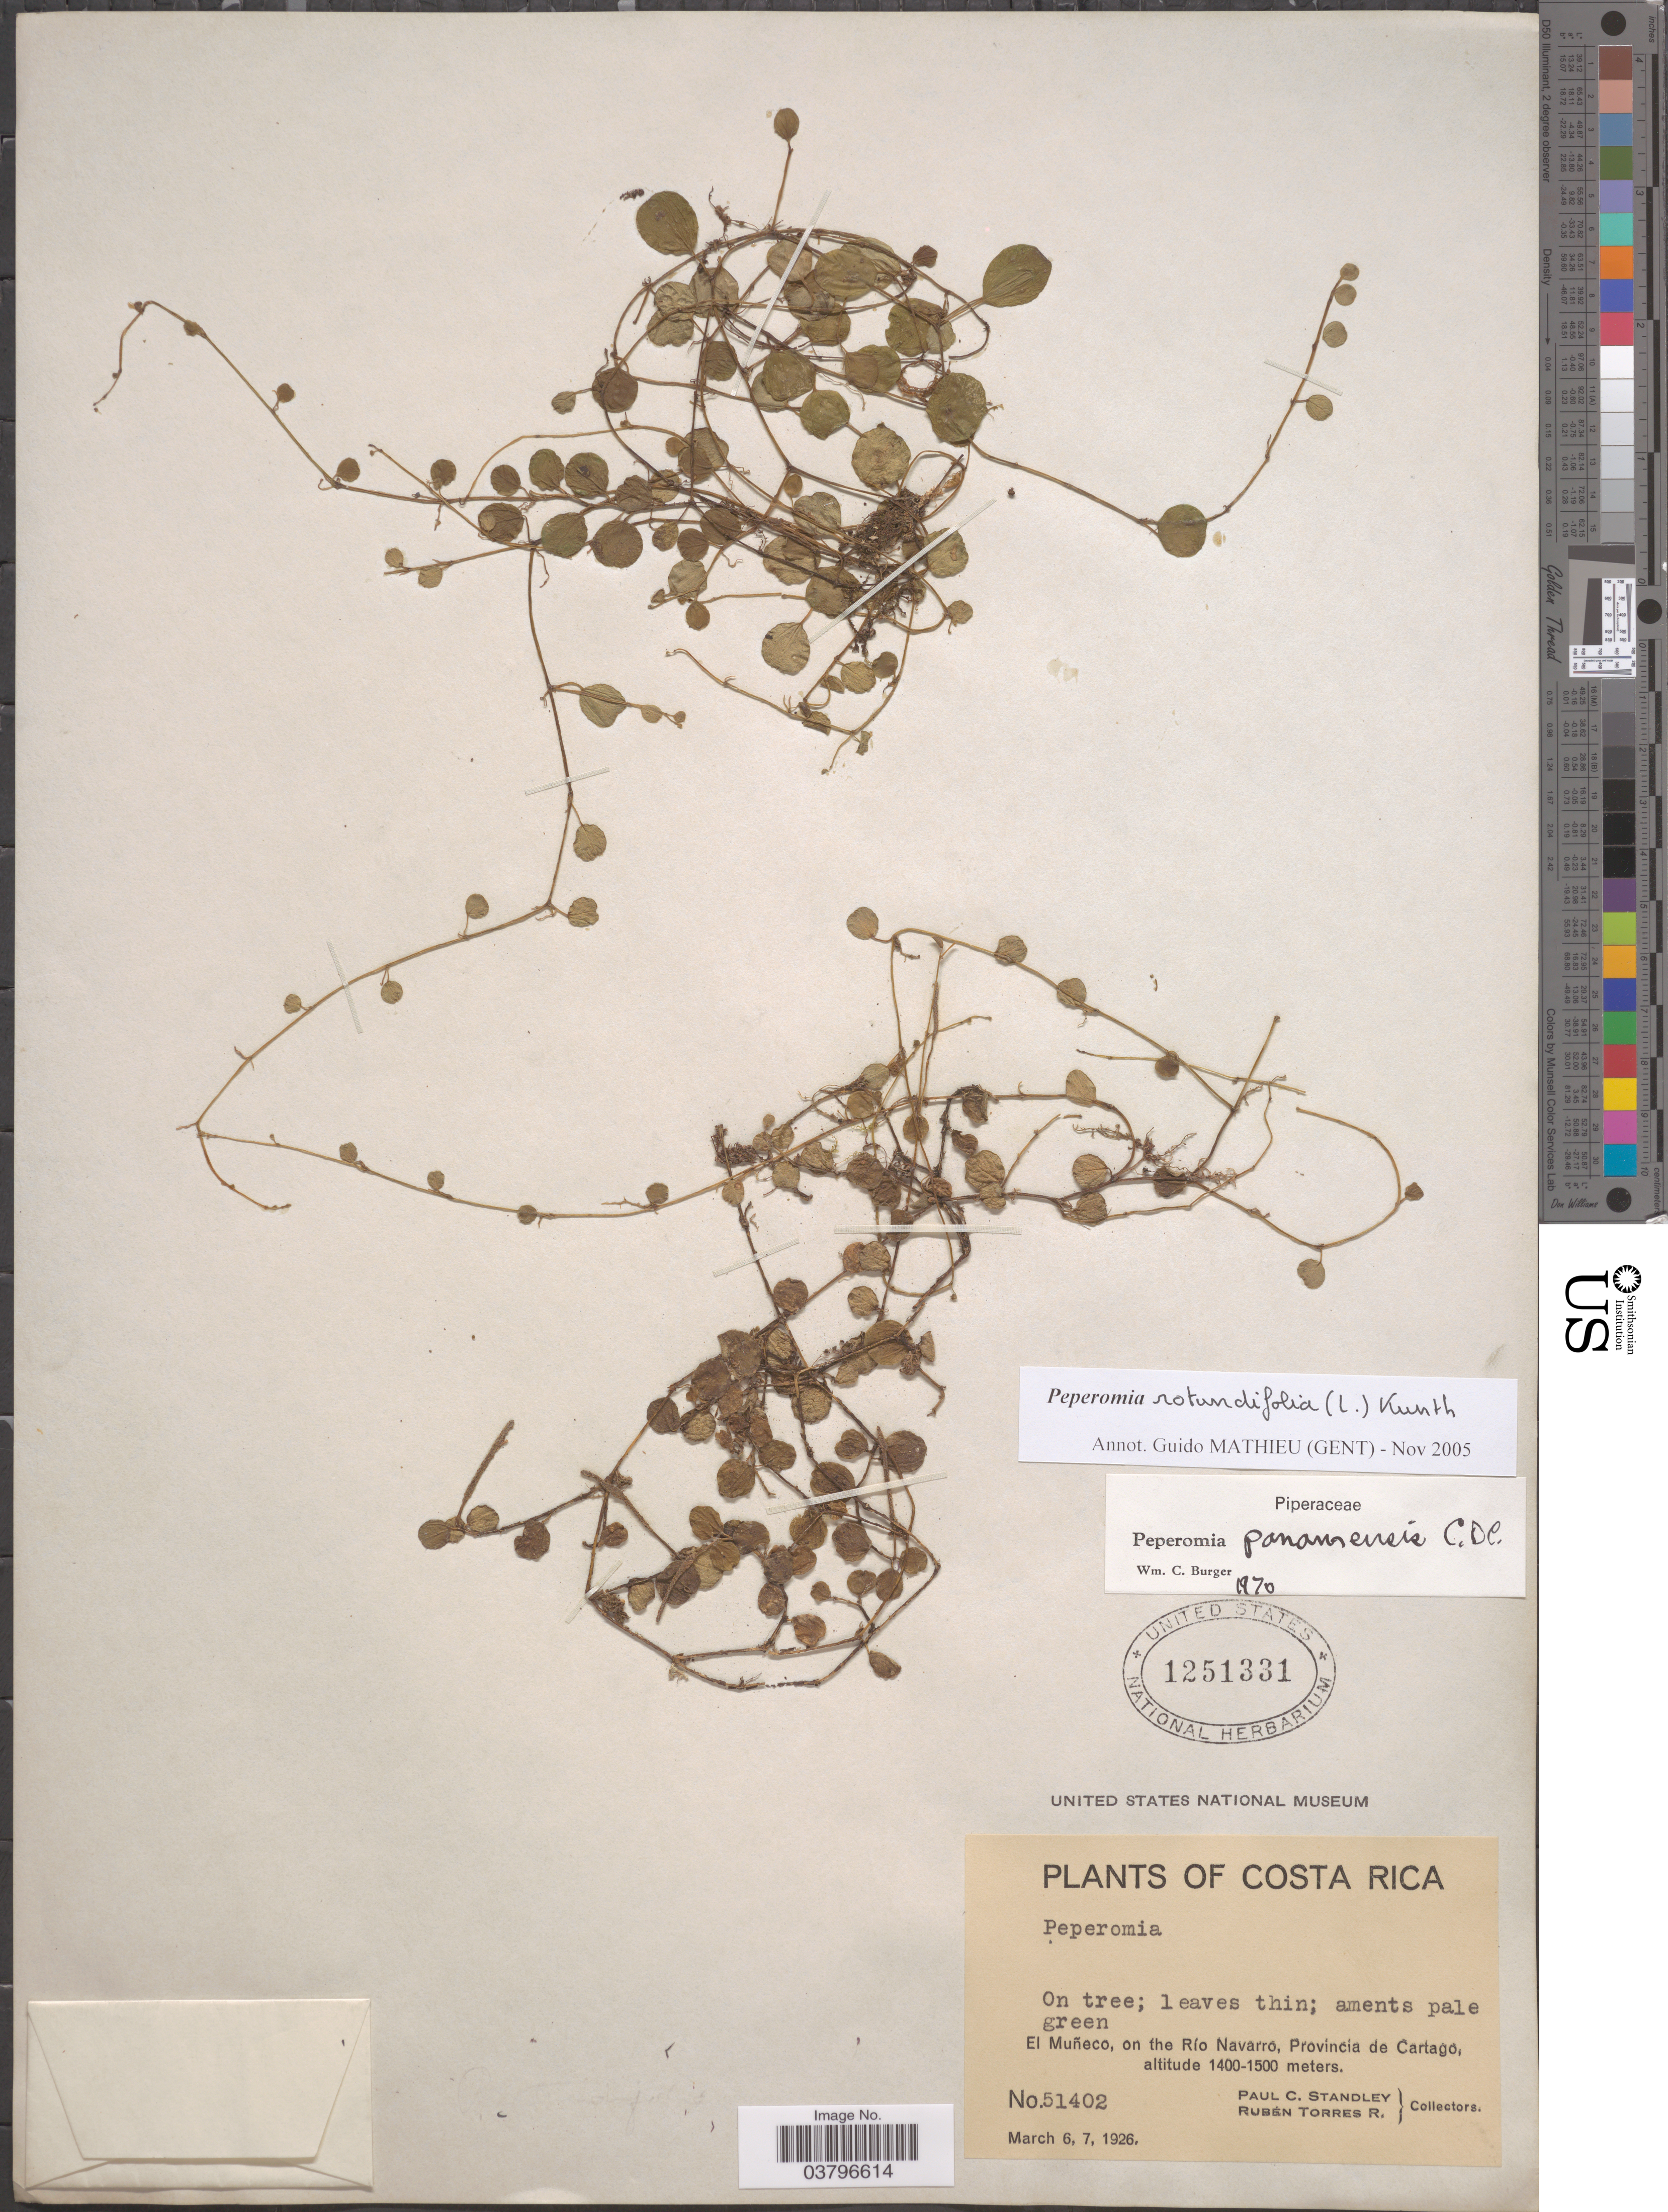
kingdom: Plantae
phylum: Tracheophyta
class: Magnoliopsida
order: Piperales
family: Piperaceae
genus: Peperomia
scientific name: Peperomia rotundifolia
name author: (L.) Kunth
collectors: P. C. Standley & R. Torres Rojas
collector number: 51402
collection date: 1926-03-06/1926-03-07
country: Costa Rica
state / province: Cartago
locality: El Muñeco, on the Río Navarro.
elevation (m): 1400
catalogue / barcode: US 1251331